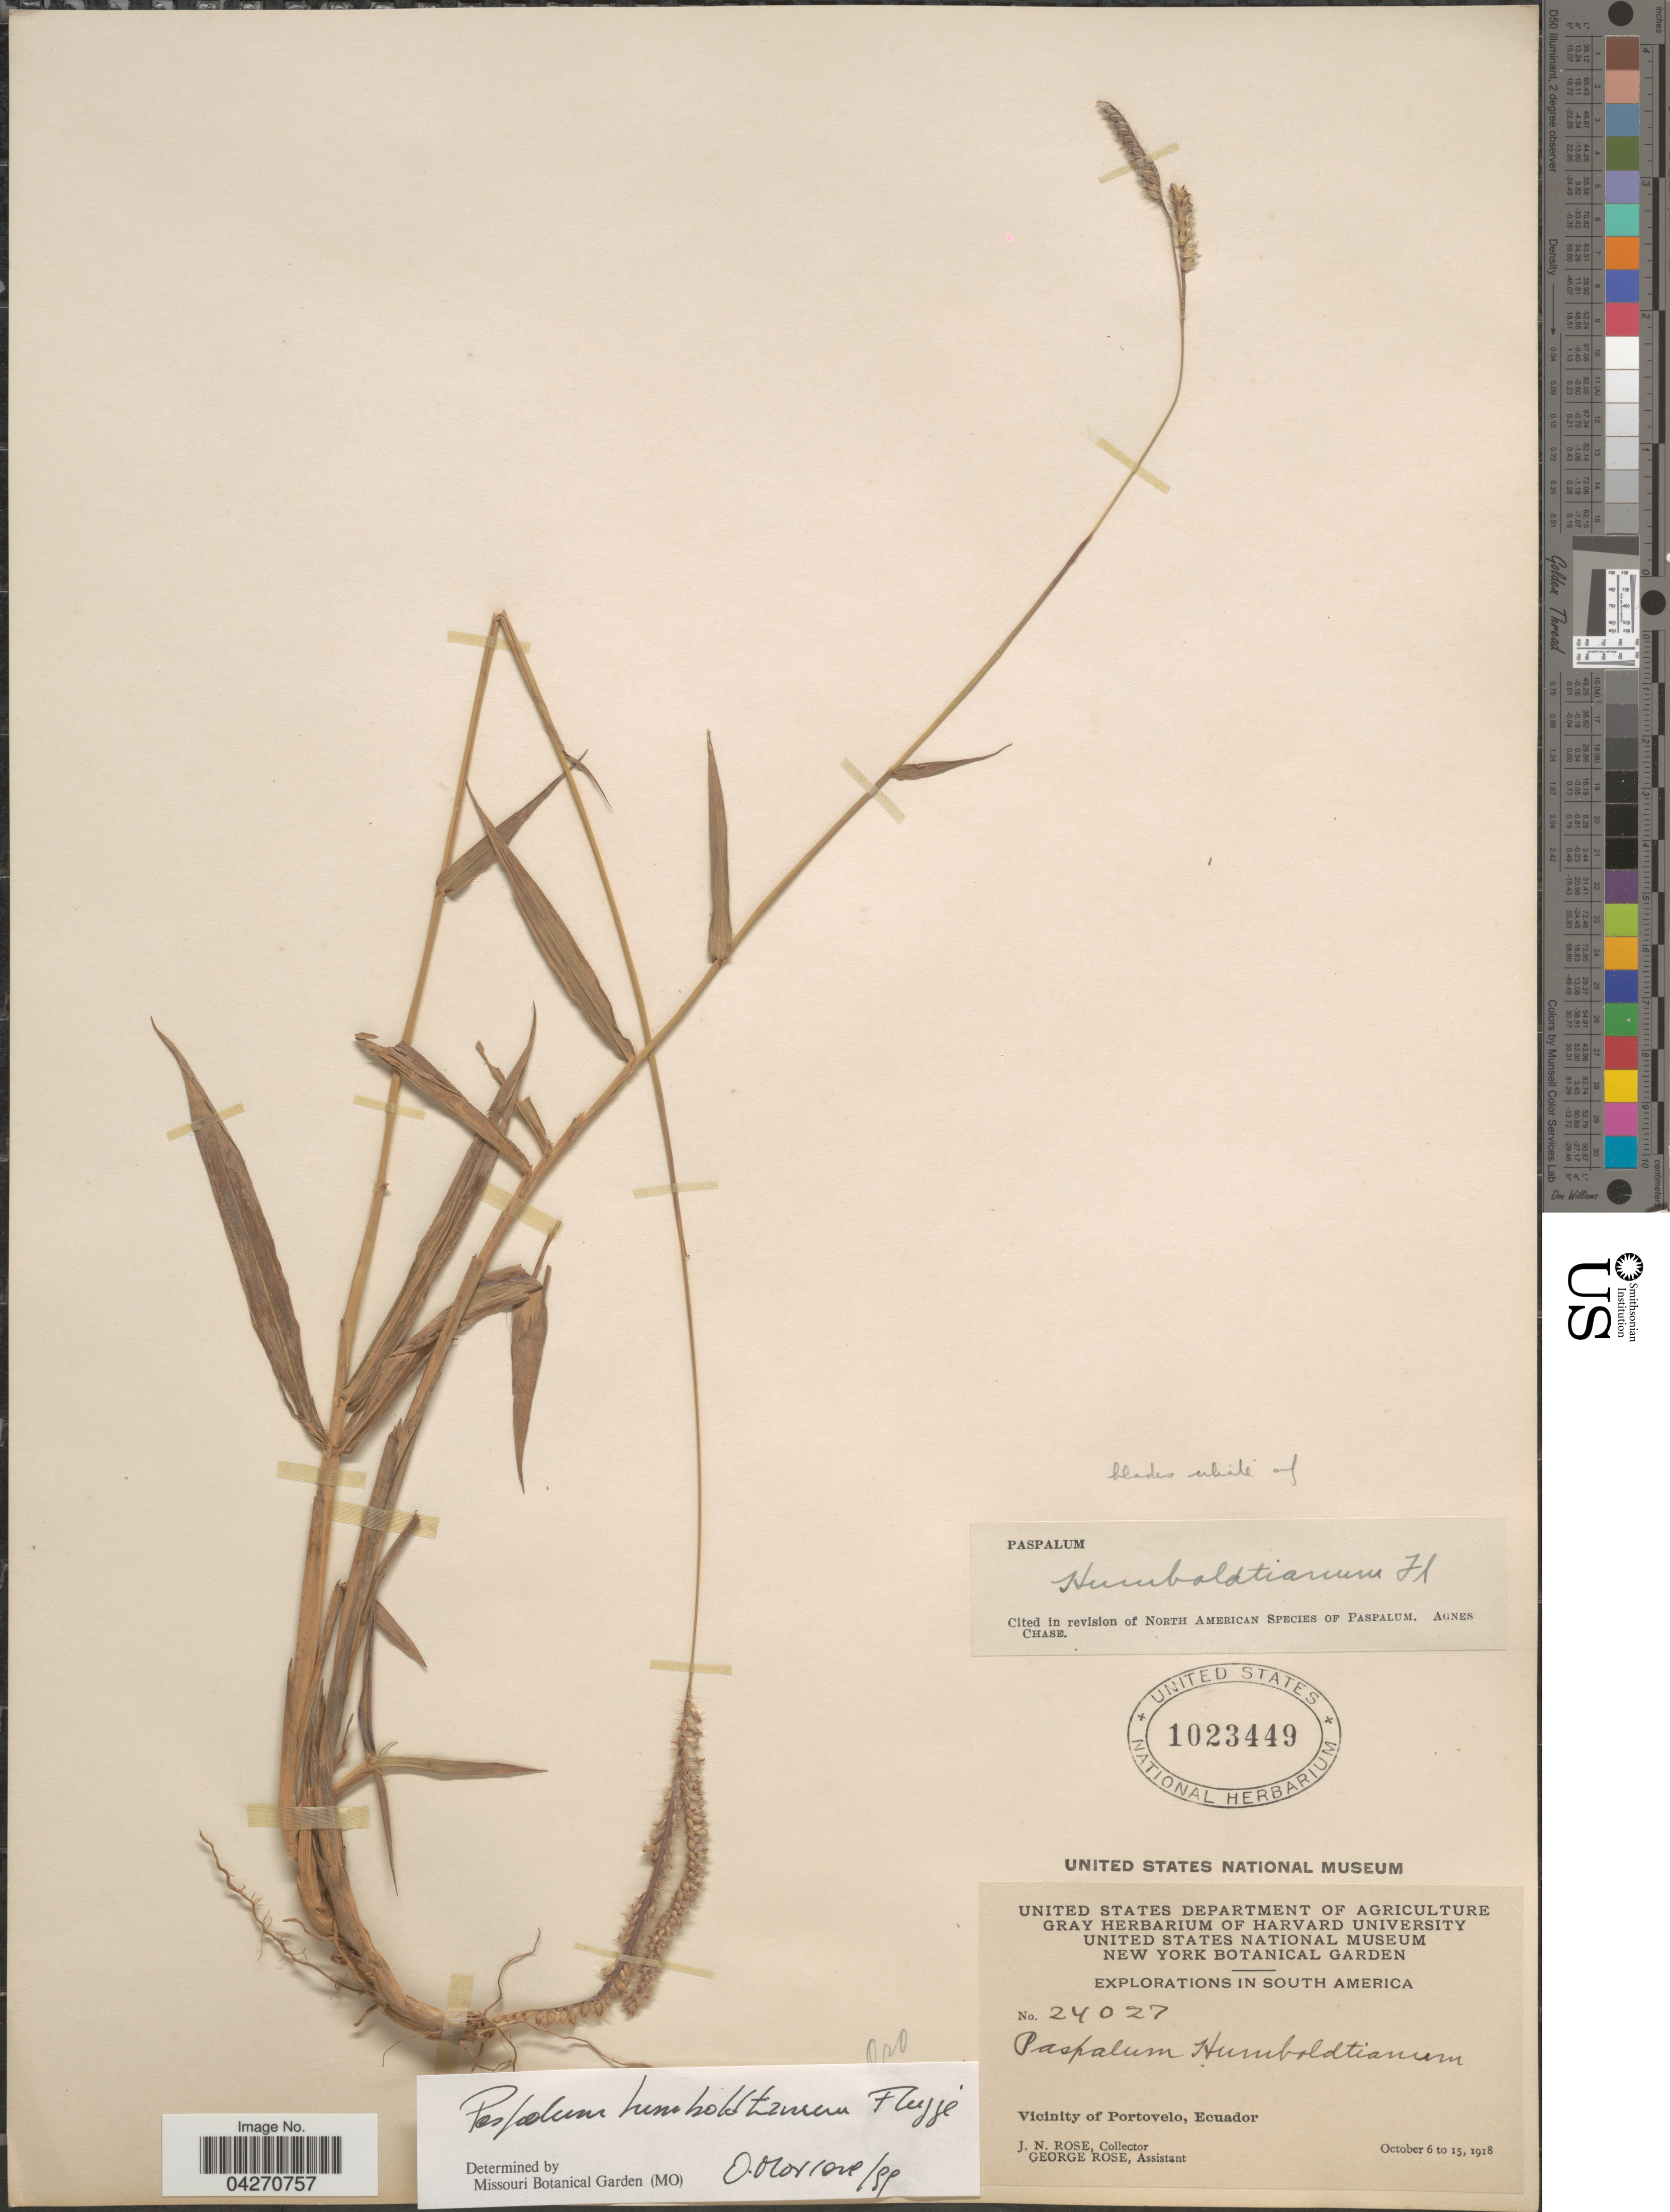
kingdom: Plantae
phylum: Tracheophyta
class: Liliopsida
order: Poales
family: Poaceae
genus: Paspalum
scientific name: Paspalum humboldtianum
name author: Flüggé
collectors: J. N. Rose & G. Rose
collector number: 24027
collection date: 1918-10-06/1918-10-15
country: Ecuador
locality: Explorations In South America. Vicinity of Portovelo.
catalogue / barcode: US 1023449